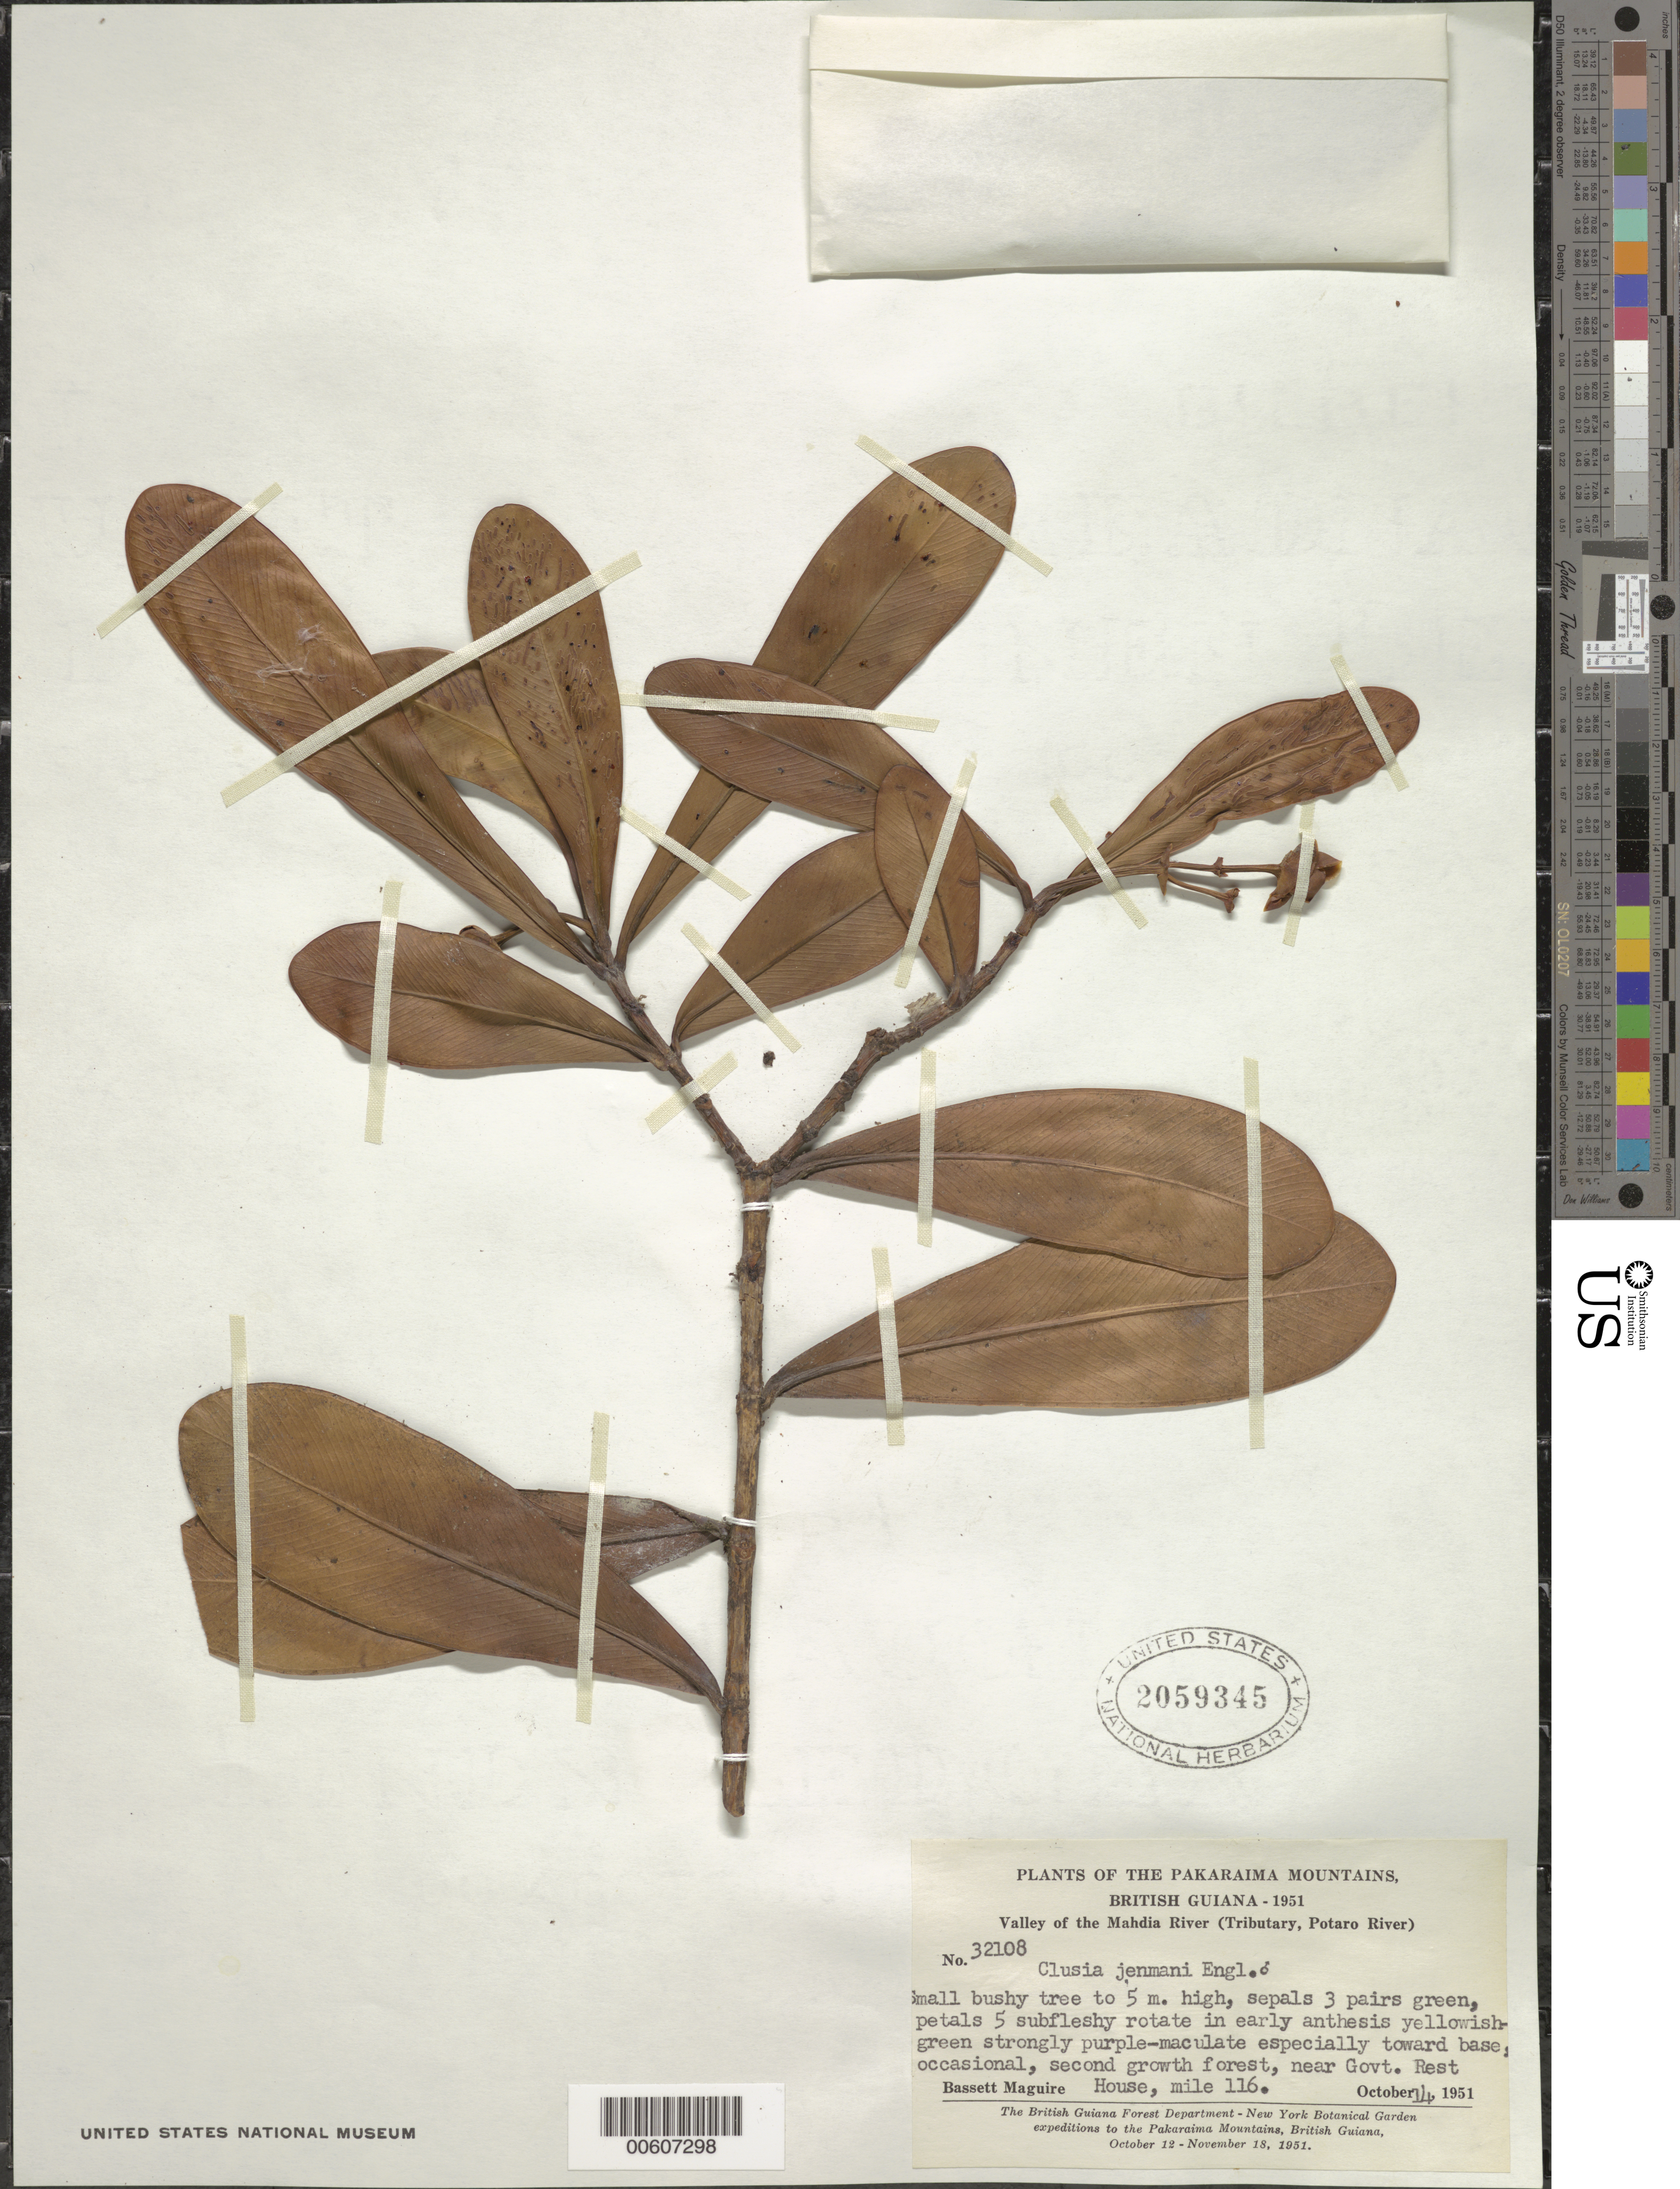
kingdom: Plantae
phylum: Tracheophyta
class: Magnoliopsida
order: Malpighiales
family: Clusiaceae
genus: Clusia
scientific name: Clusia jenmanii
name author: Engl.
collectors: B. Maguire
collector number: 32108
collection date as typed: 14-Oct-51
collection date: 1951-10-14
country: Guyana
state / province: Potaro-Siparuni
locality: Bartica-Potaro Road, Mahdia River, Eagle Mt. Govt. Rest House, mile 116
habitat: Second growth forest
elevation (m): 600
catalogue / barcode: US 2059345